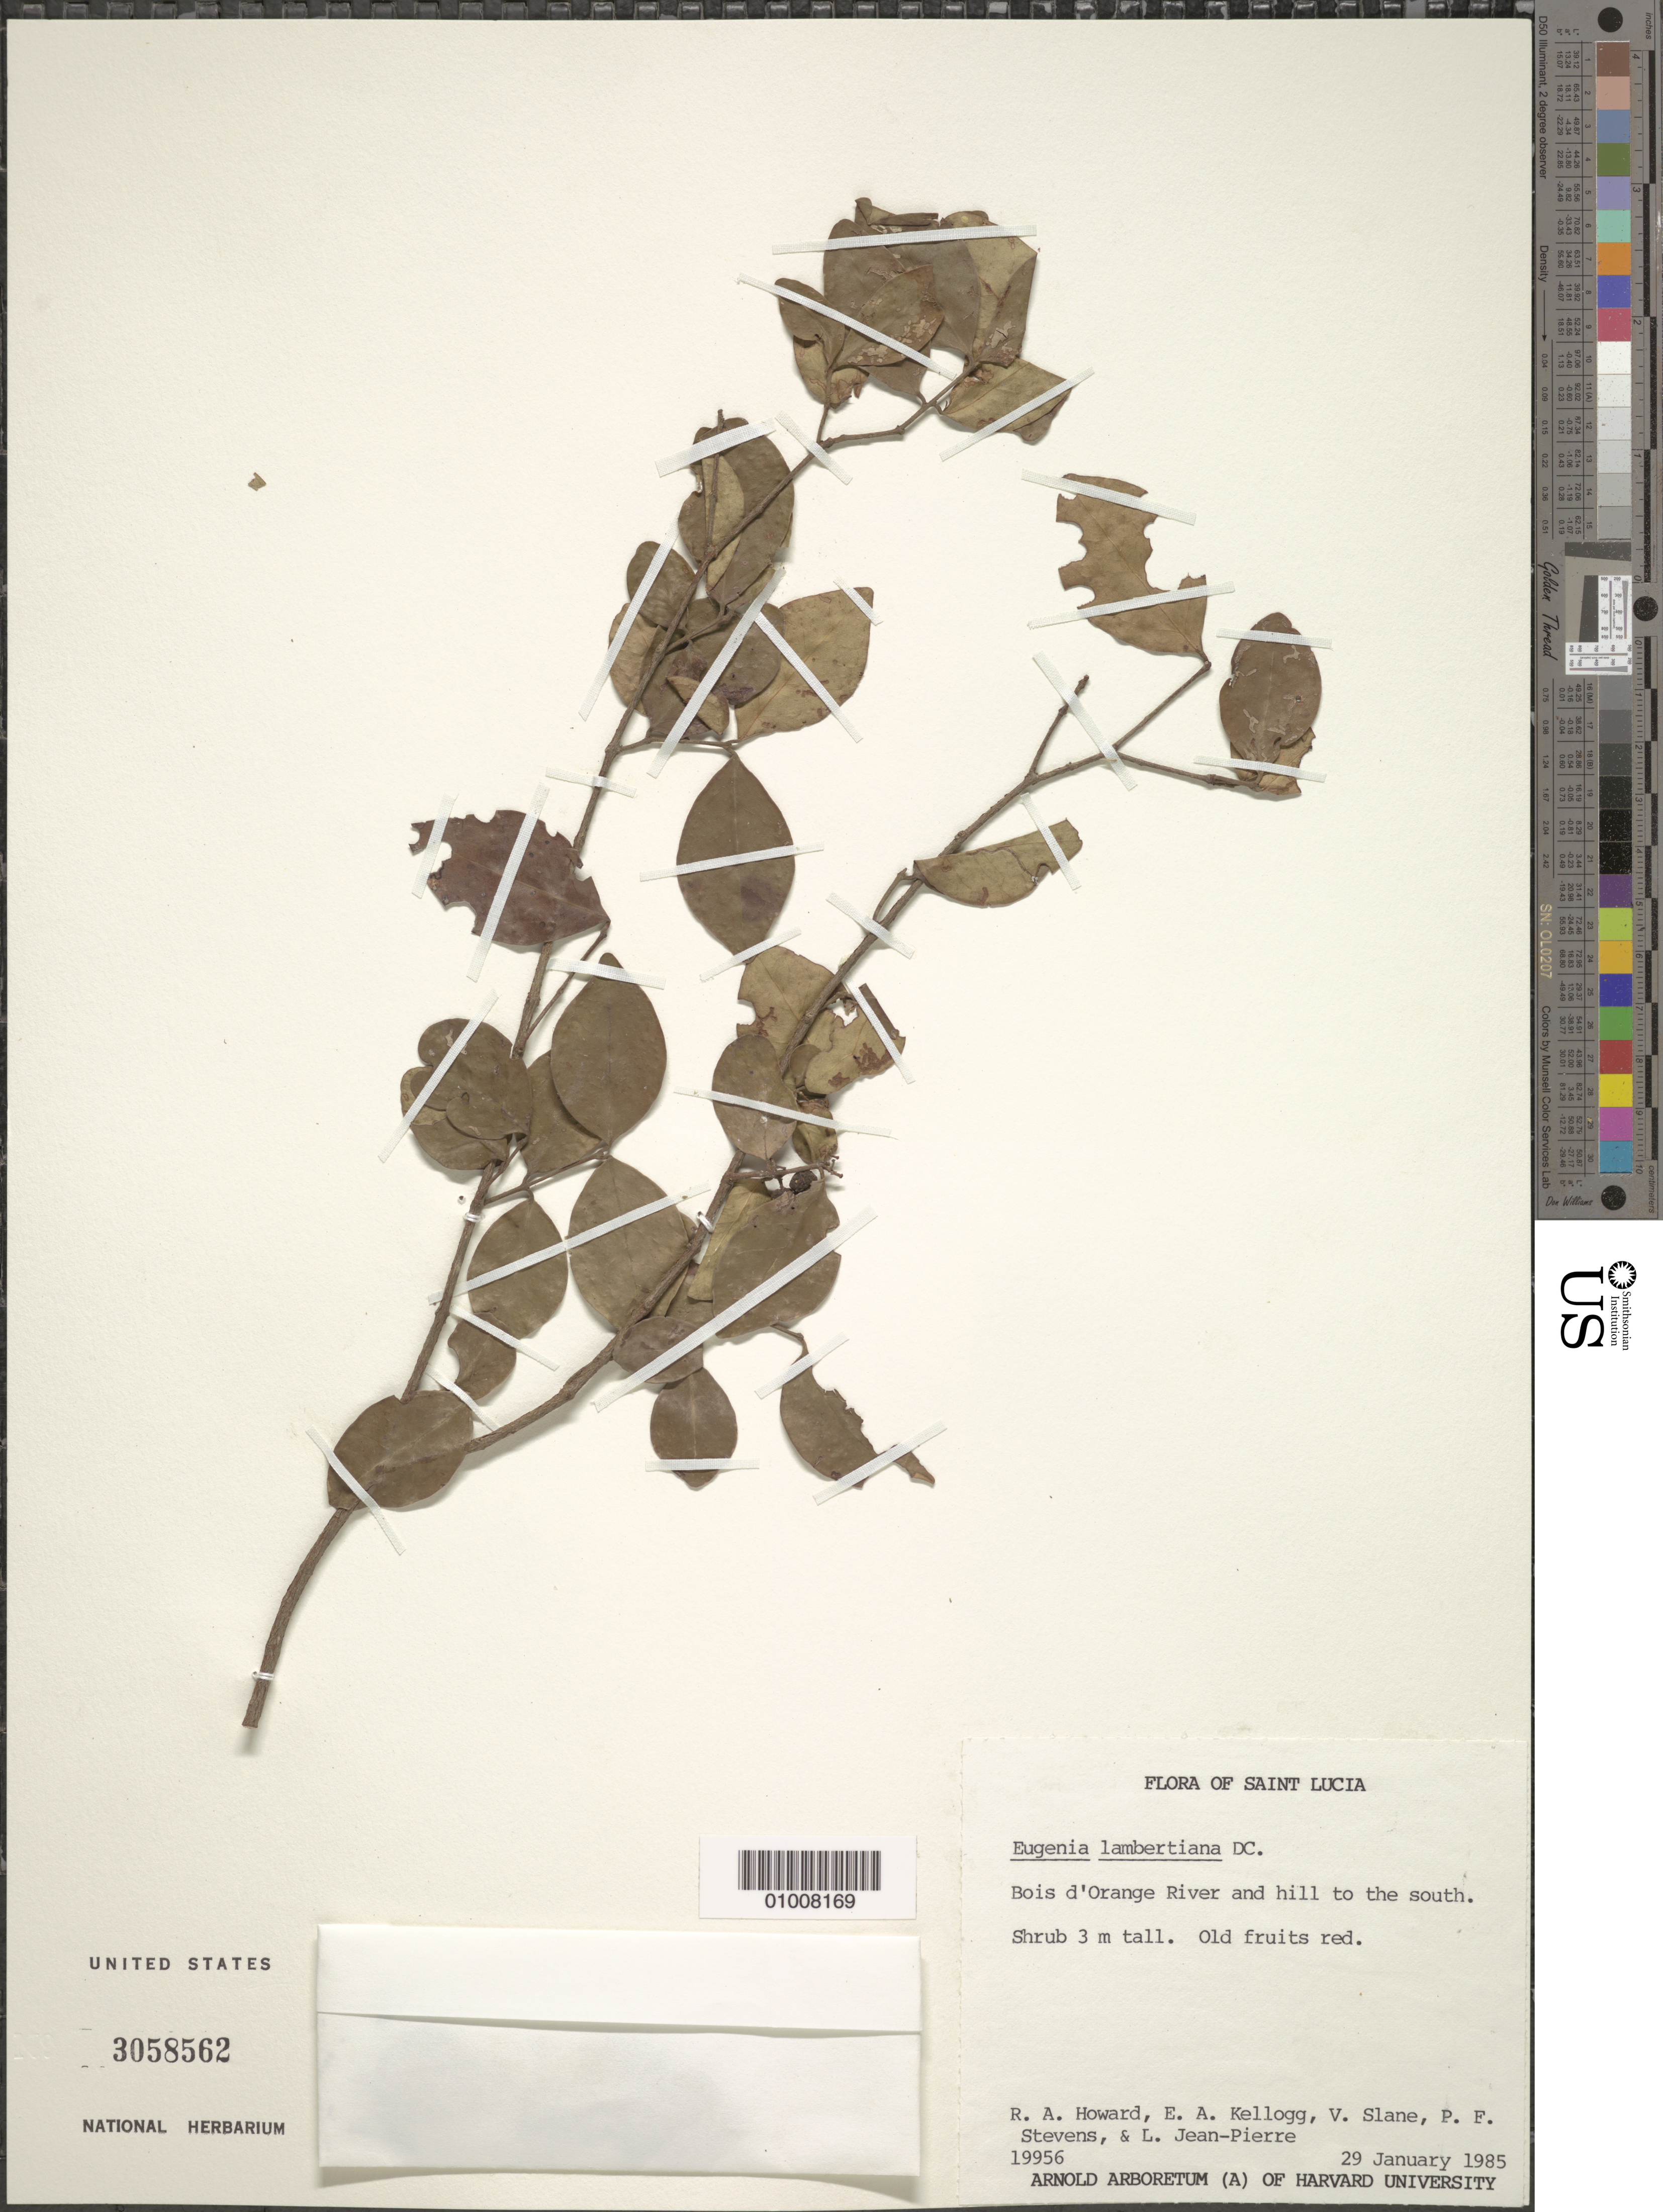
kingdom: Plantae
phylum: Tracheophyta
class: Magnoliopsida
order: Myrtales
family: Myrtaceae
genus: Eugenia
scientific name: Eugenia lambertiana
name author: DC.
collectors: R. A. Howard, E. A. Kellogg, V. Slane, P. F. Stevens & L. L. Jean-Pierre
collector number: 19956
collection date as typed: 29 Jan 1985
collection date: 1985-01-29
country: St. Lucia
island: St. Lucia I.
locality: Bois d'Orange River and hill to the south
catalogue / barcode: US 3058562